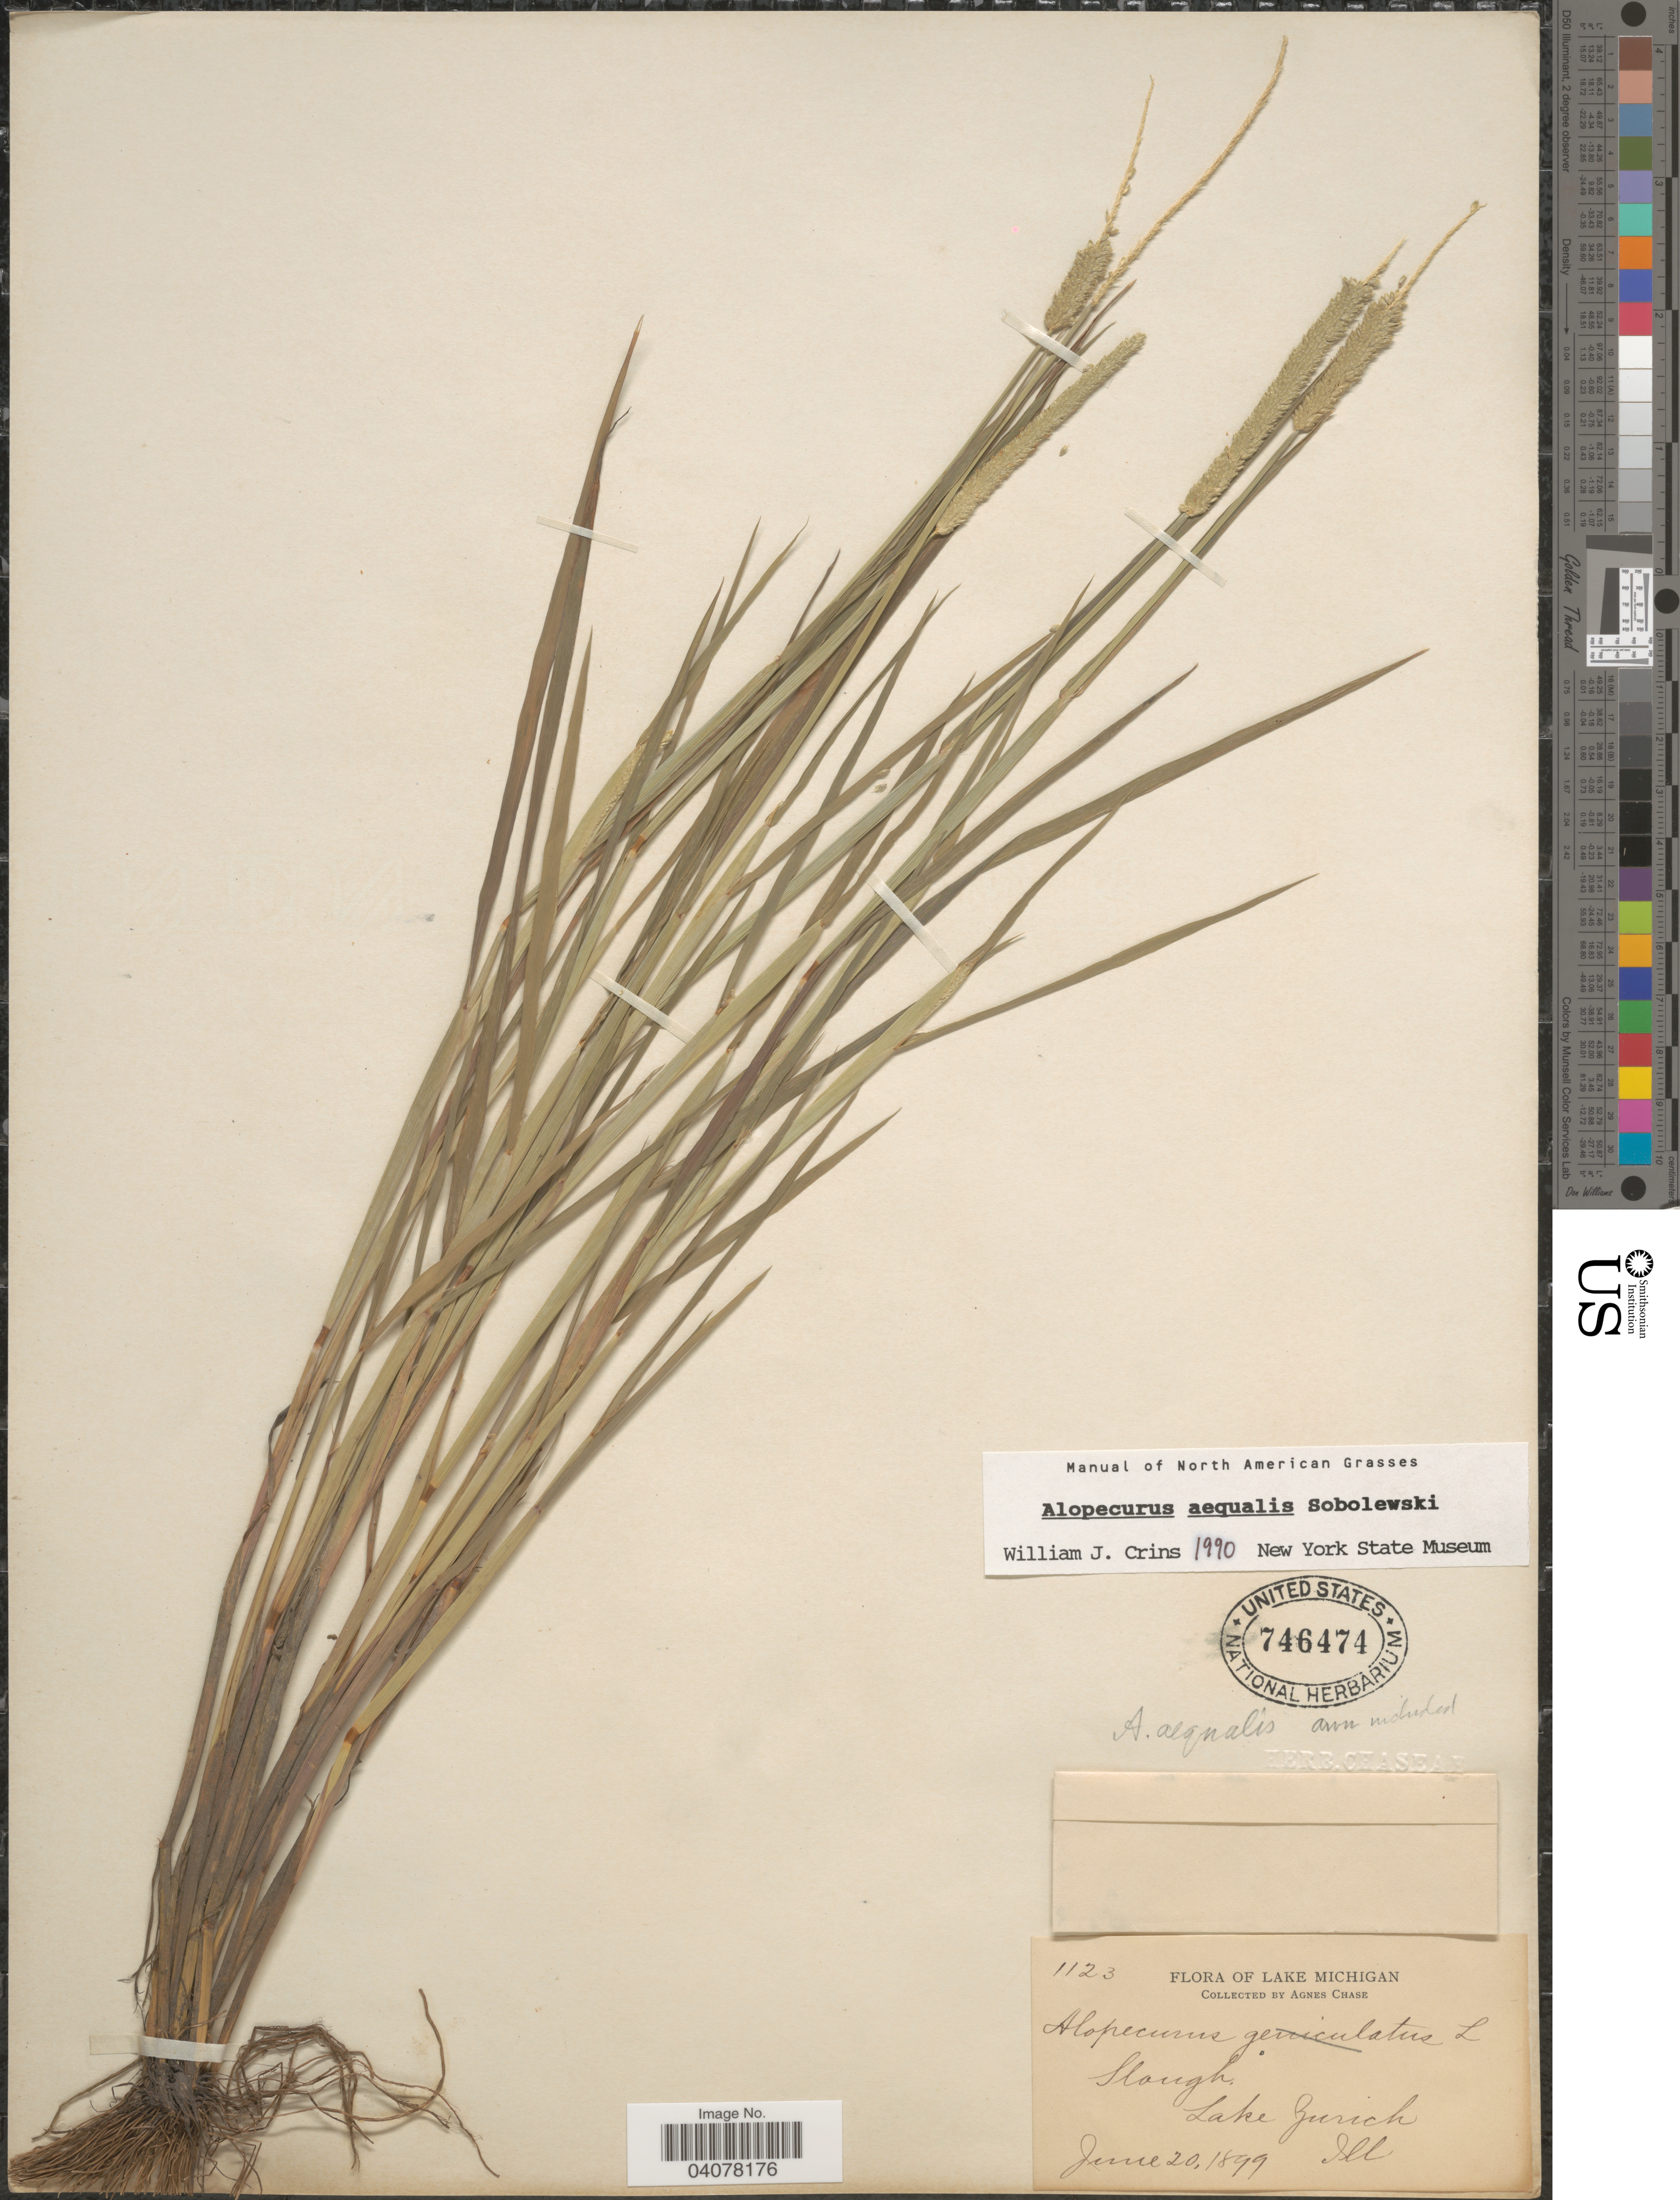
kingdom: Plantae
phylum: Tracheophyta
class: Liliopsida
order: Poales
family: Poaceae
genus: Alopecurus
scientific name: Alopecurus aequalis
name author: Sobol.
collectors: A. Chase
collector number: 1123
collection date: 1899-06-20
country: United States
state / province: Illinois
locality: Lake Michigan. Slough. Lake Zurich.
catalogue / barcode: US 746474